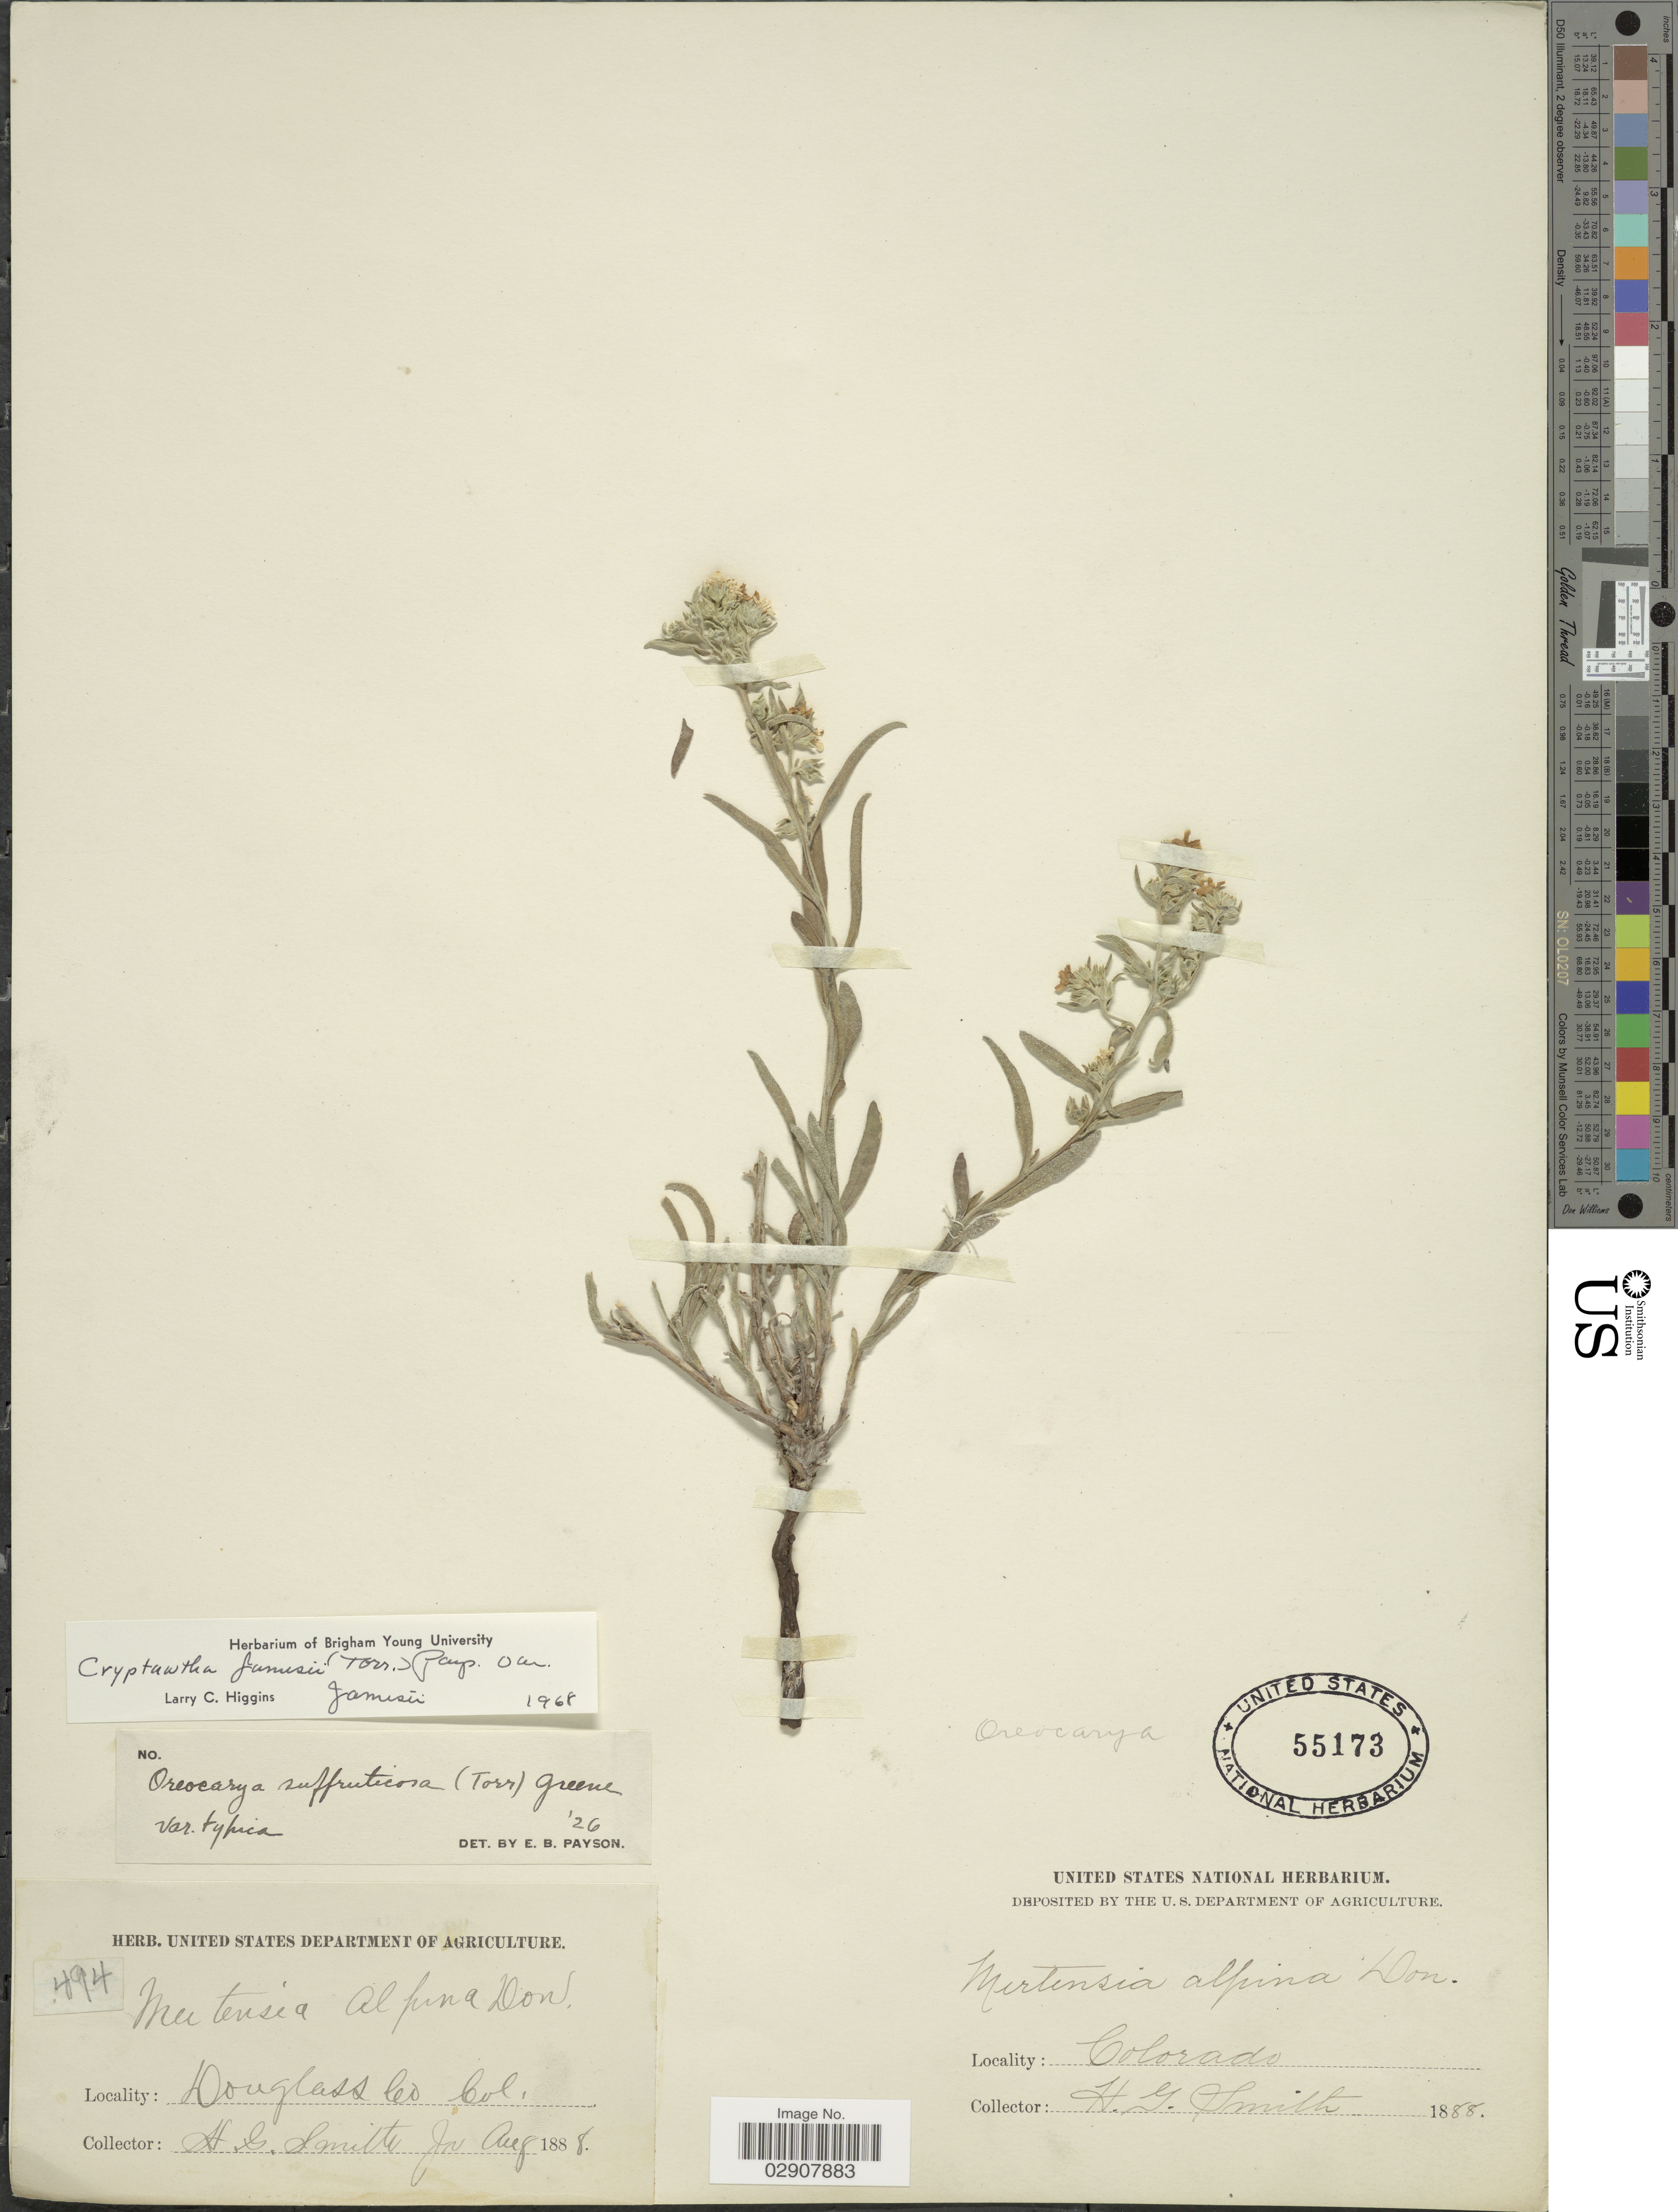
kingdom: Plantae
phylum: Tracheophyta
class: Magnoliopsida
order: Boraginales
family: Boraginaceae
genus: Cryptantha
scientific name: Cryptantha jamesii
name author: (Torr.) Payson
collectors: H. Smith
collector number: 494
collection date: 1888-08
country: United States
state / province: Colorado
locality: Douglass Co. Col. Colorado.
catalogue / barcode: US 55173